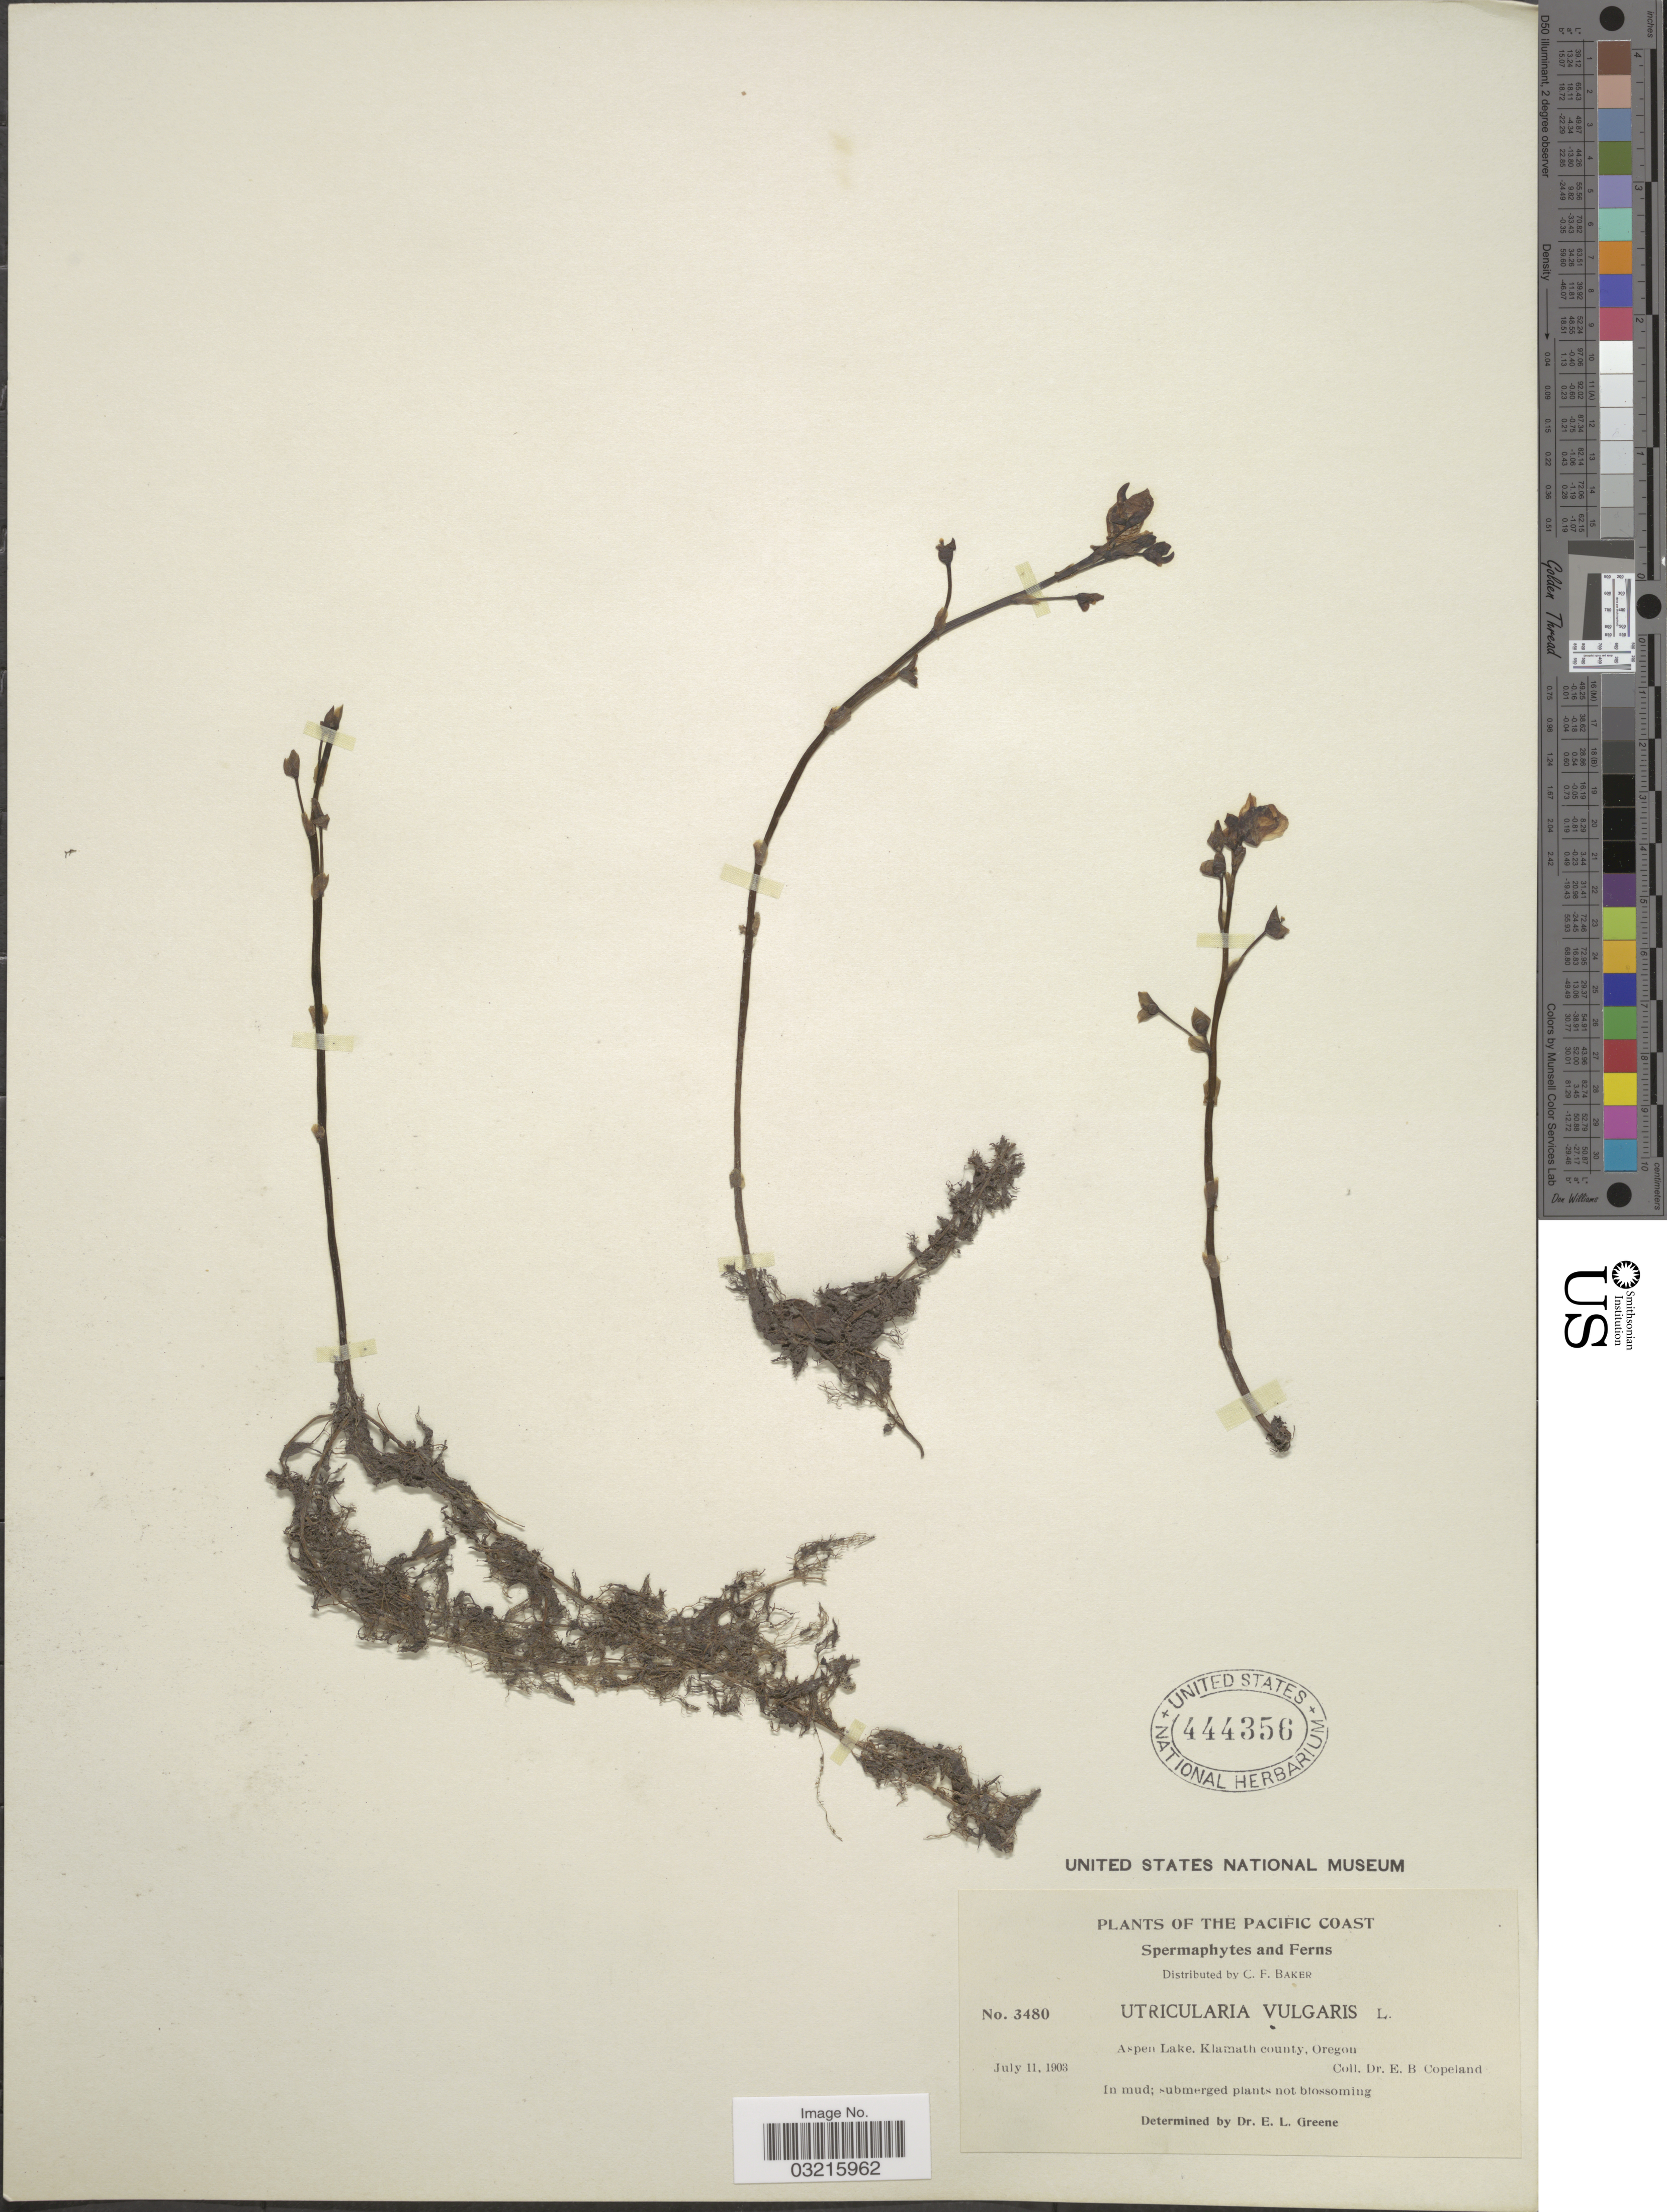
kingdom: Plantae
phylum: Tracheophyta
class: Magnoliopsida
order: Lamiales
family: Lentibulariaceae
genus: Utricularia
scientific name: Utricularia vulgaris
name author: L.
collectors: E. B. Copeland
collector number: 3480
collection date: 1903-07-11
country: United States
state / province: Oregon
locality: The Pacific Coast, Aspen Lake, Klamath county.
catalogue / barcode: US 444356